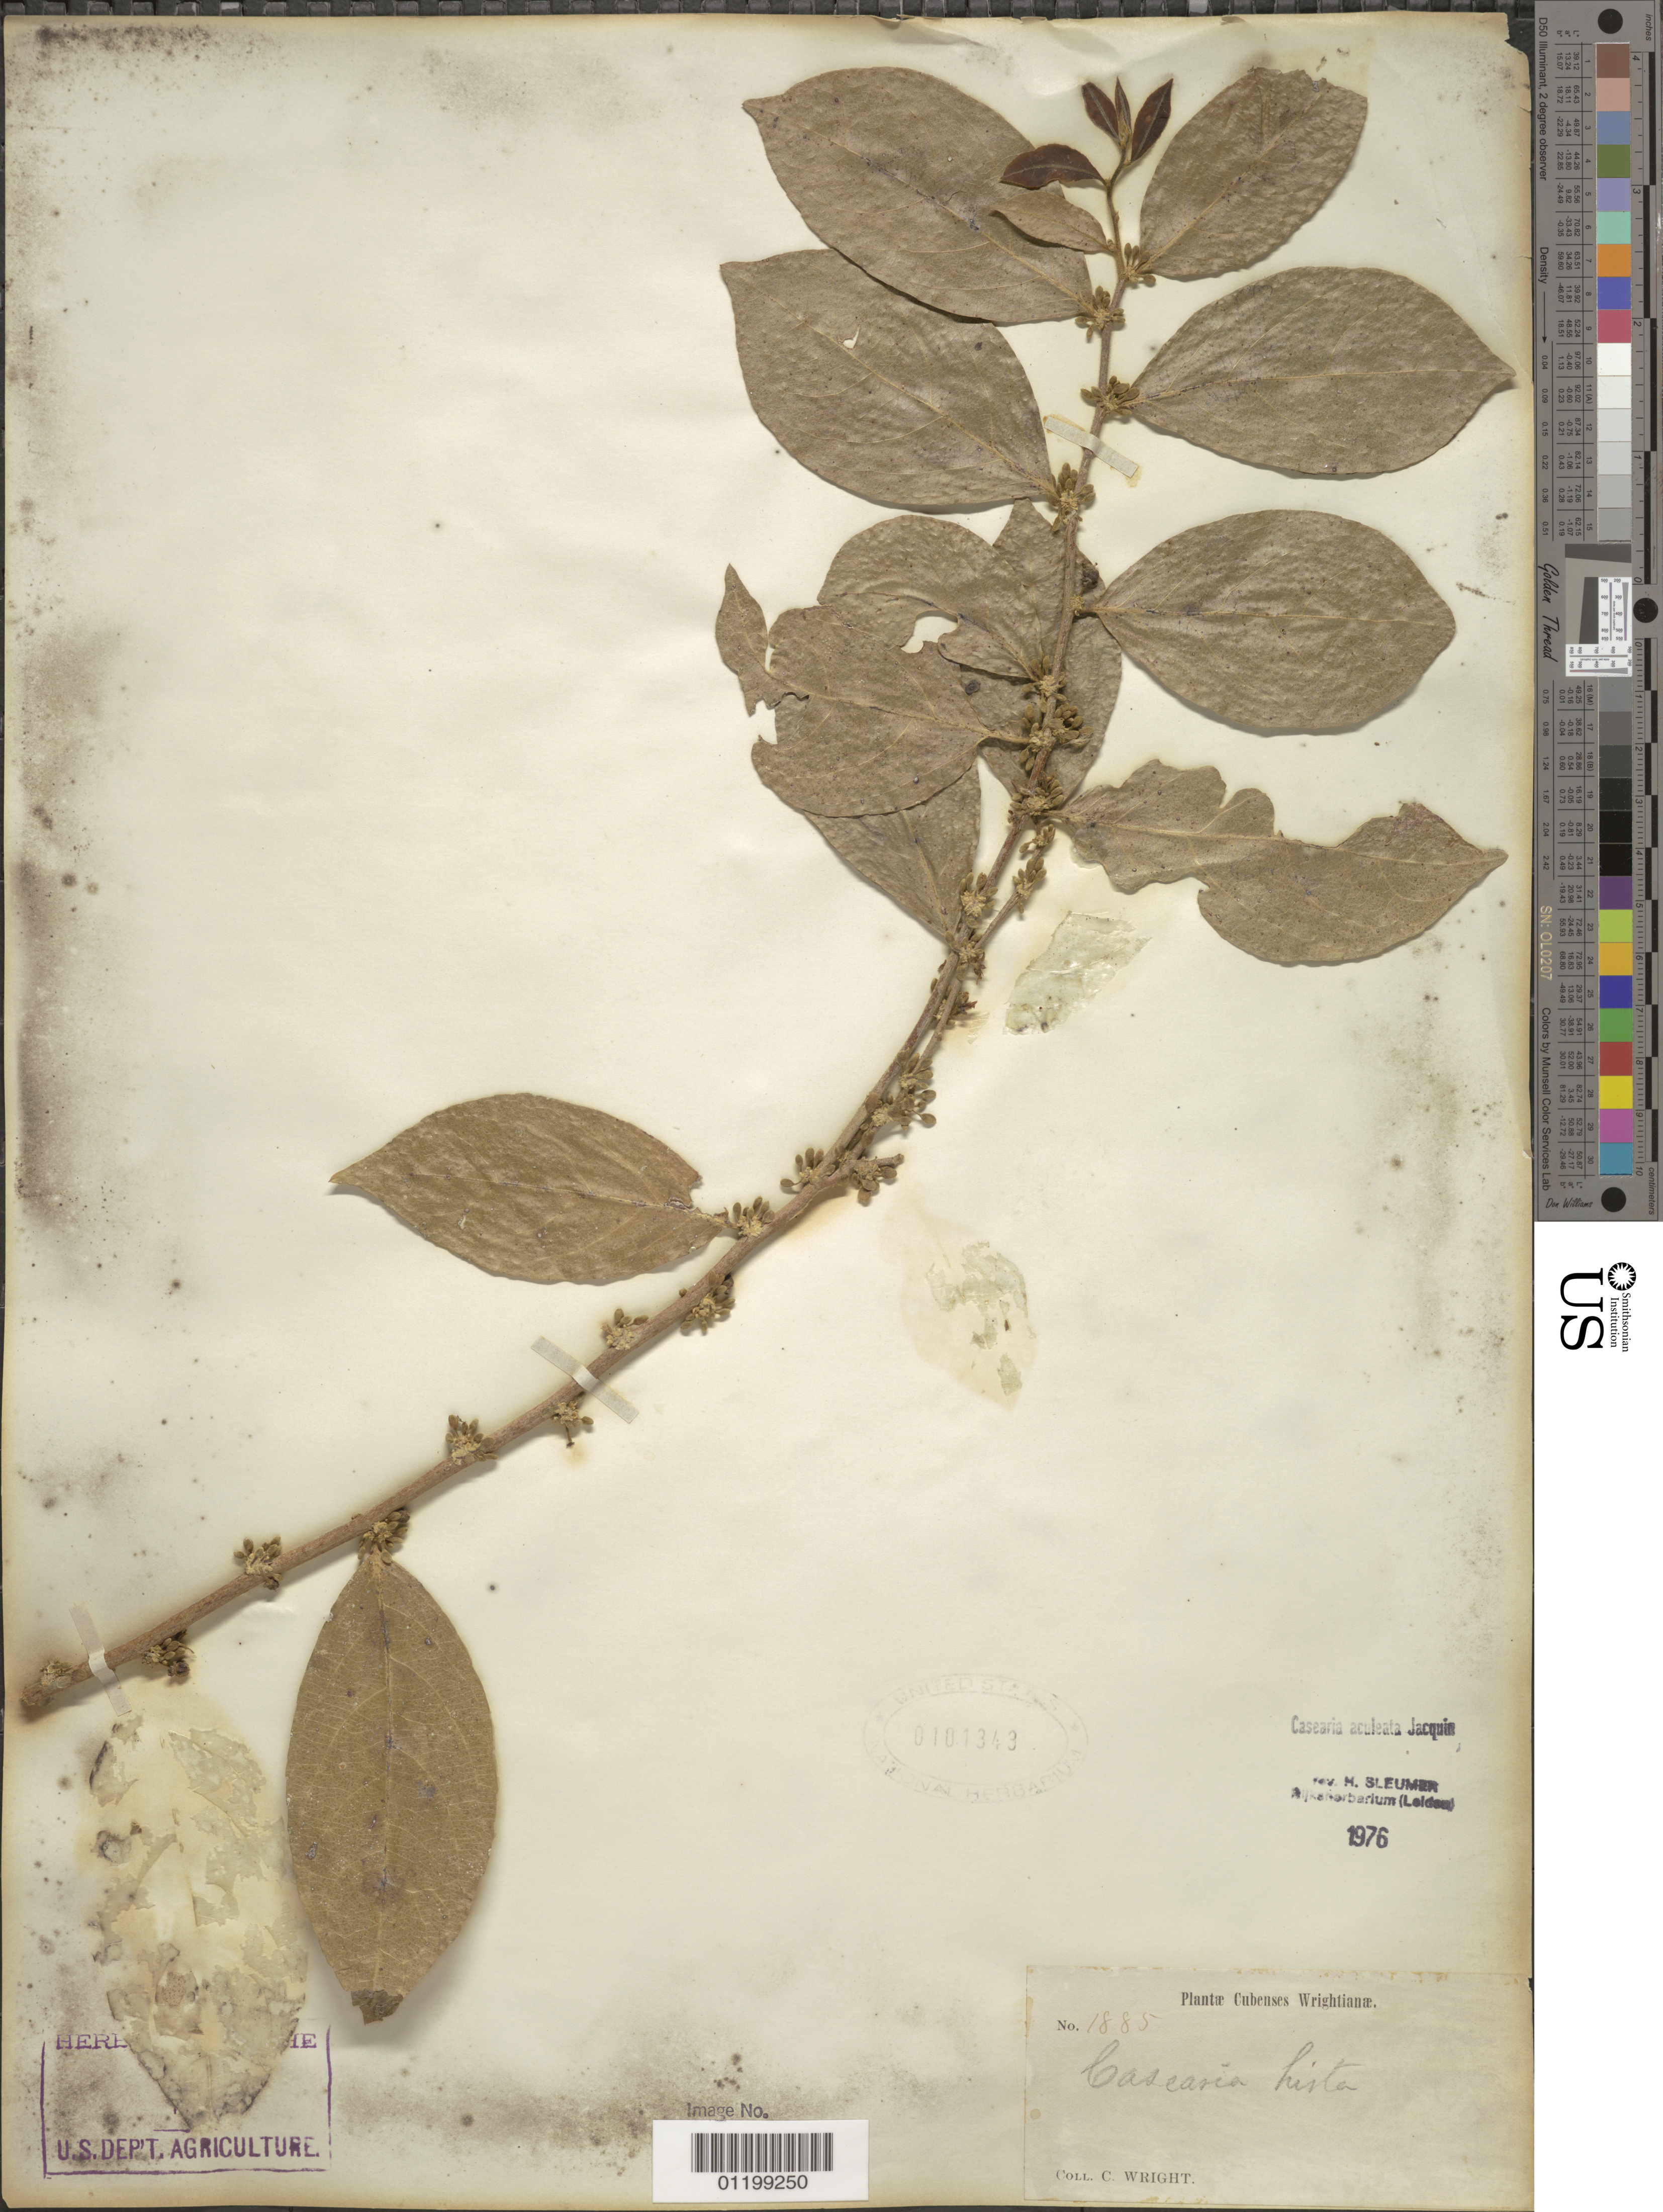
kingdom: Plantae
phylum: Tracheophyta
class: Magnoliopsida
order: Malpighiales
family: Salicaceae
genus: Casearia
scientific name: Casearia aculeata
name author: Jacq.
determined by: Sleumer, H. O.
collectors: C. Wright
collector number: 1885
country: Cuba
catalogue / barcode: US 101343